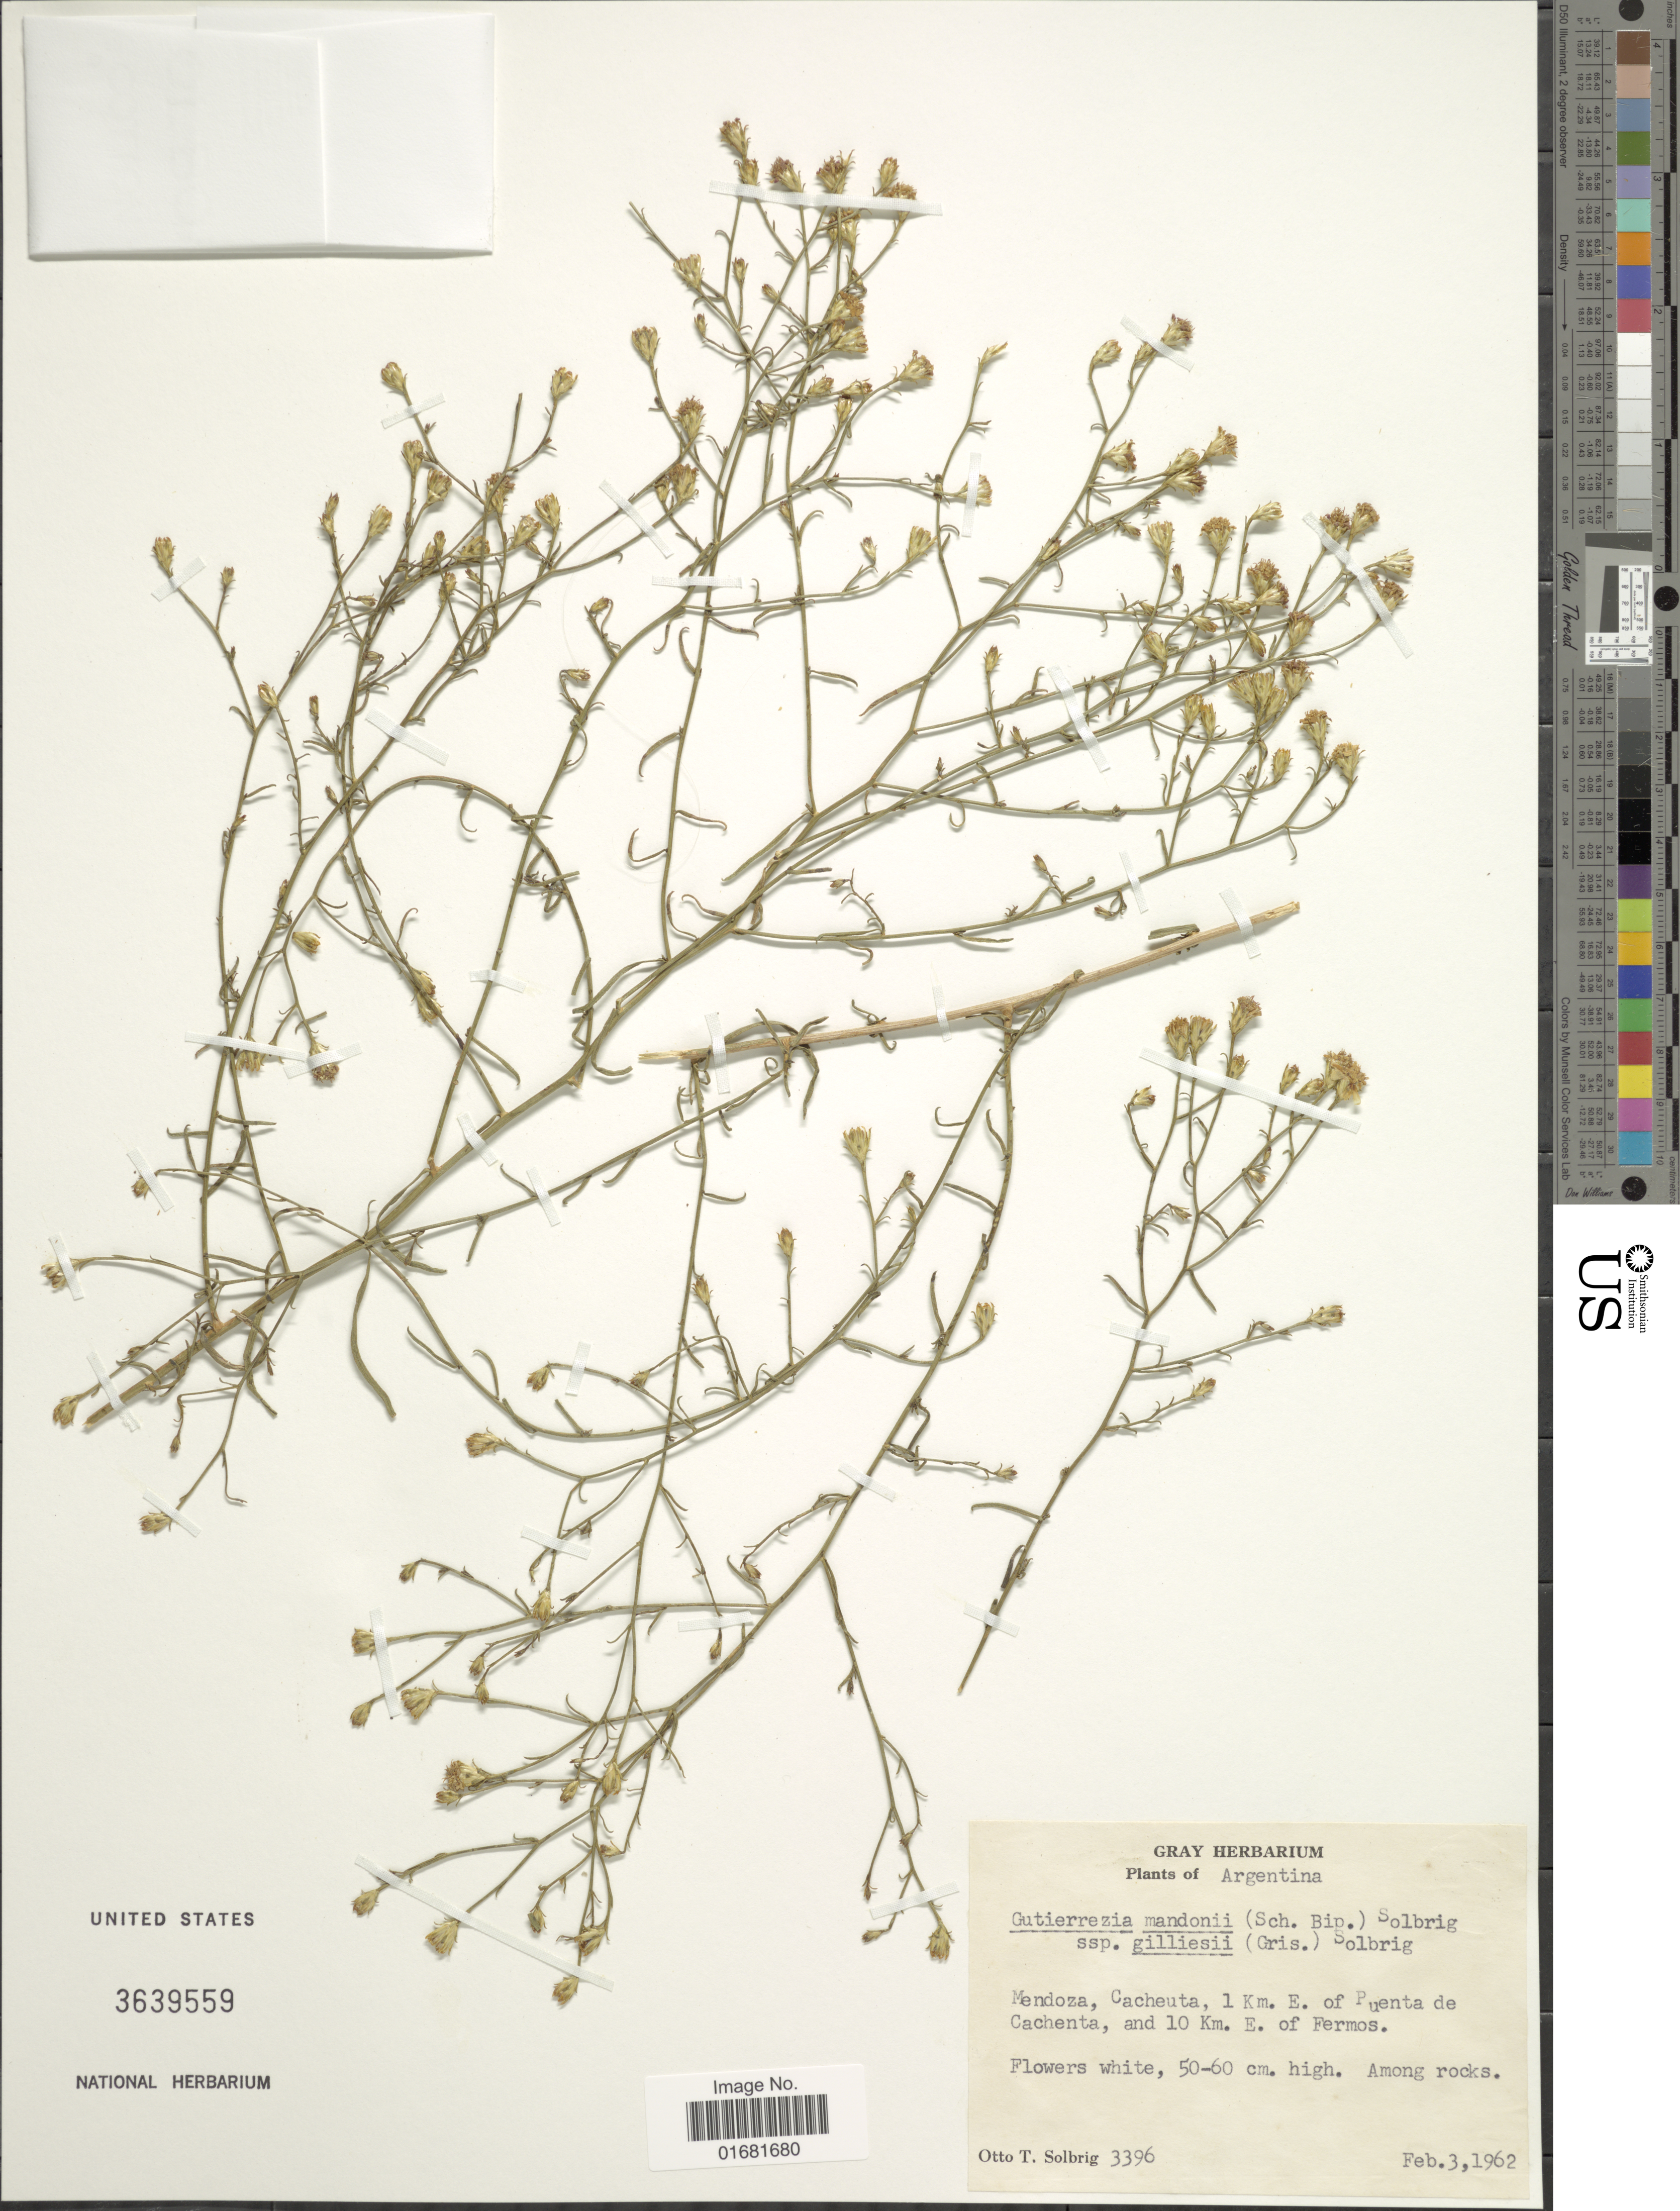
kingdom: Plantae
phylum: Tracheophyta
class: Magnoliopsida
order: Asterales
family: Asteraceae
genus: Gutierrezia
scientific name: Gutierrezia mandonii subsp. gillesii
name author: (Griseb.) Solbrig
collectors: O. T. Solbrig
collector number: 3396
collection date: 1962-02-03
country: Argentina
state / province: Mendoza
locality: Cacheuta, 1 Km. E. of Puenta de Cachenta, and 10 Km. E. of Fermos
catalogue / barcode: US 3639559